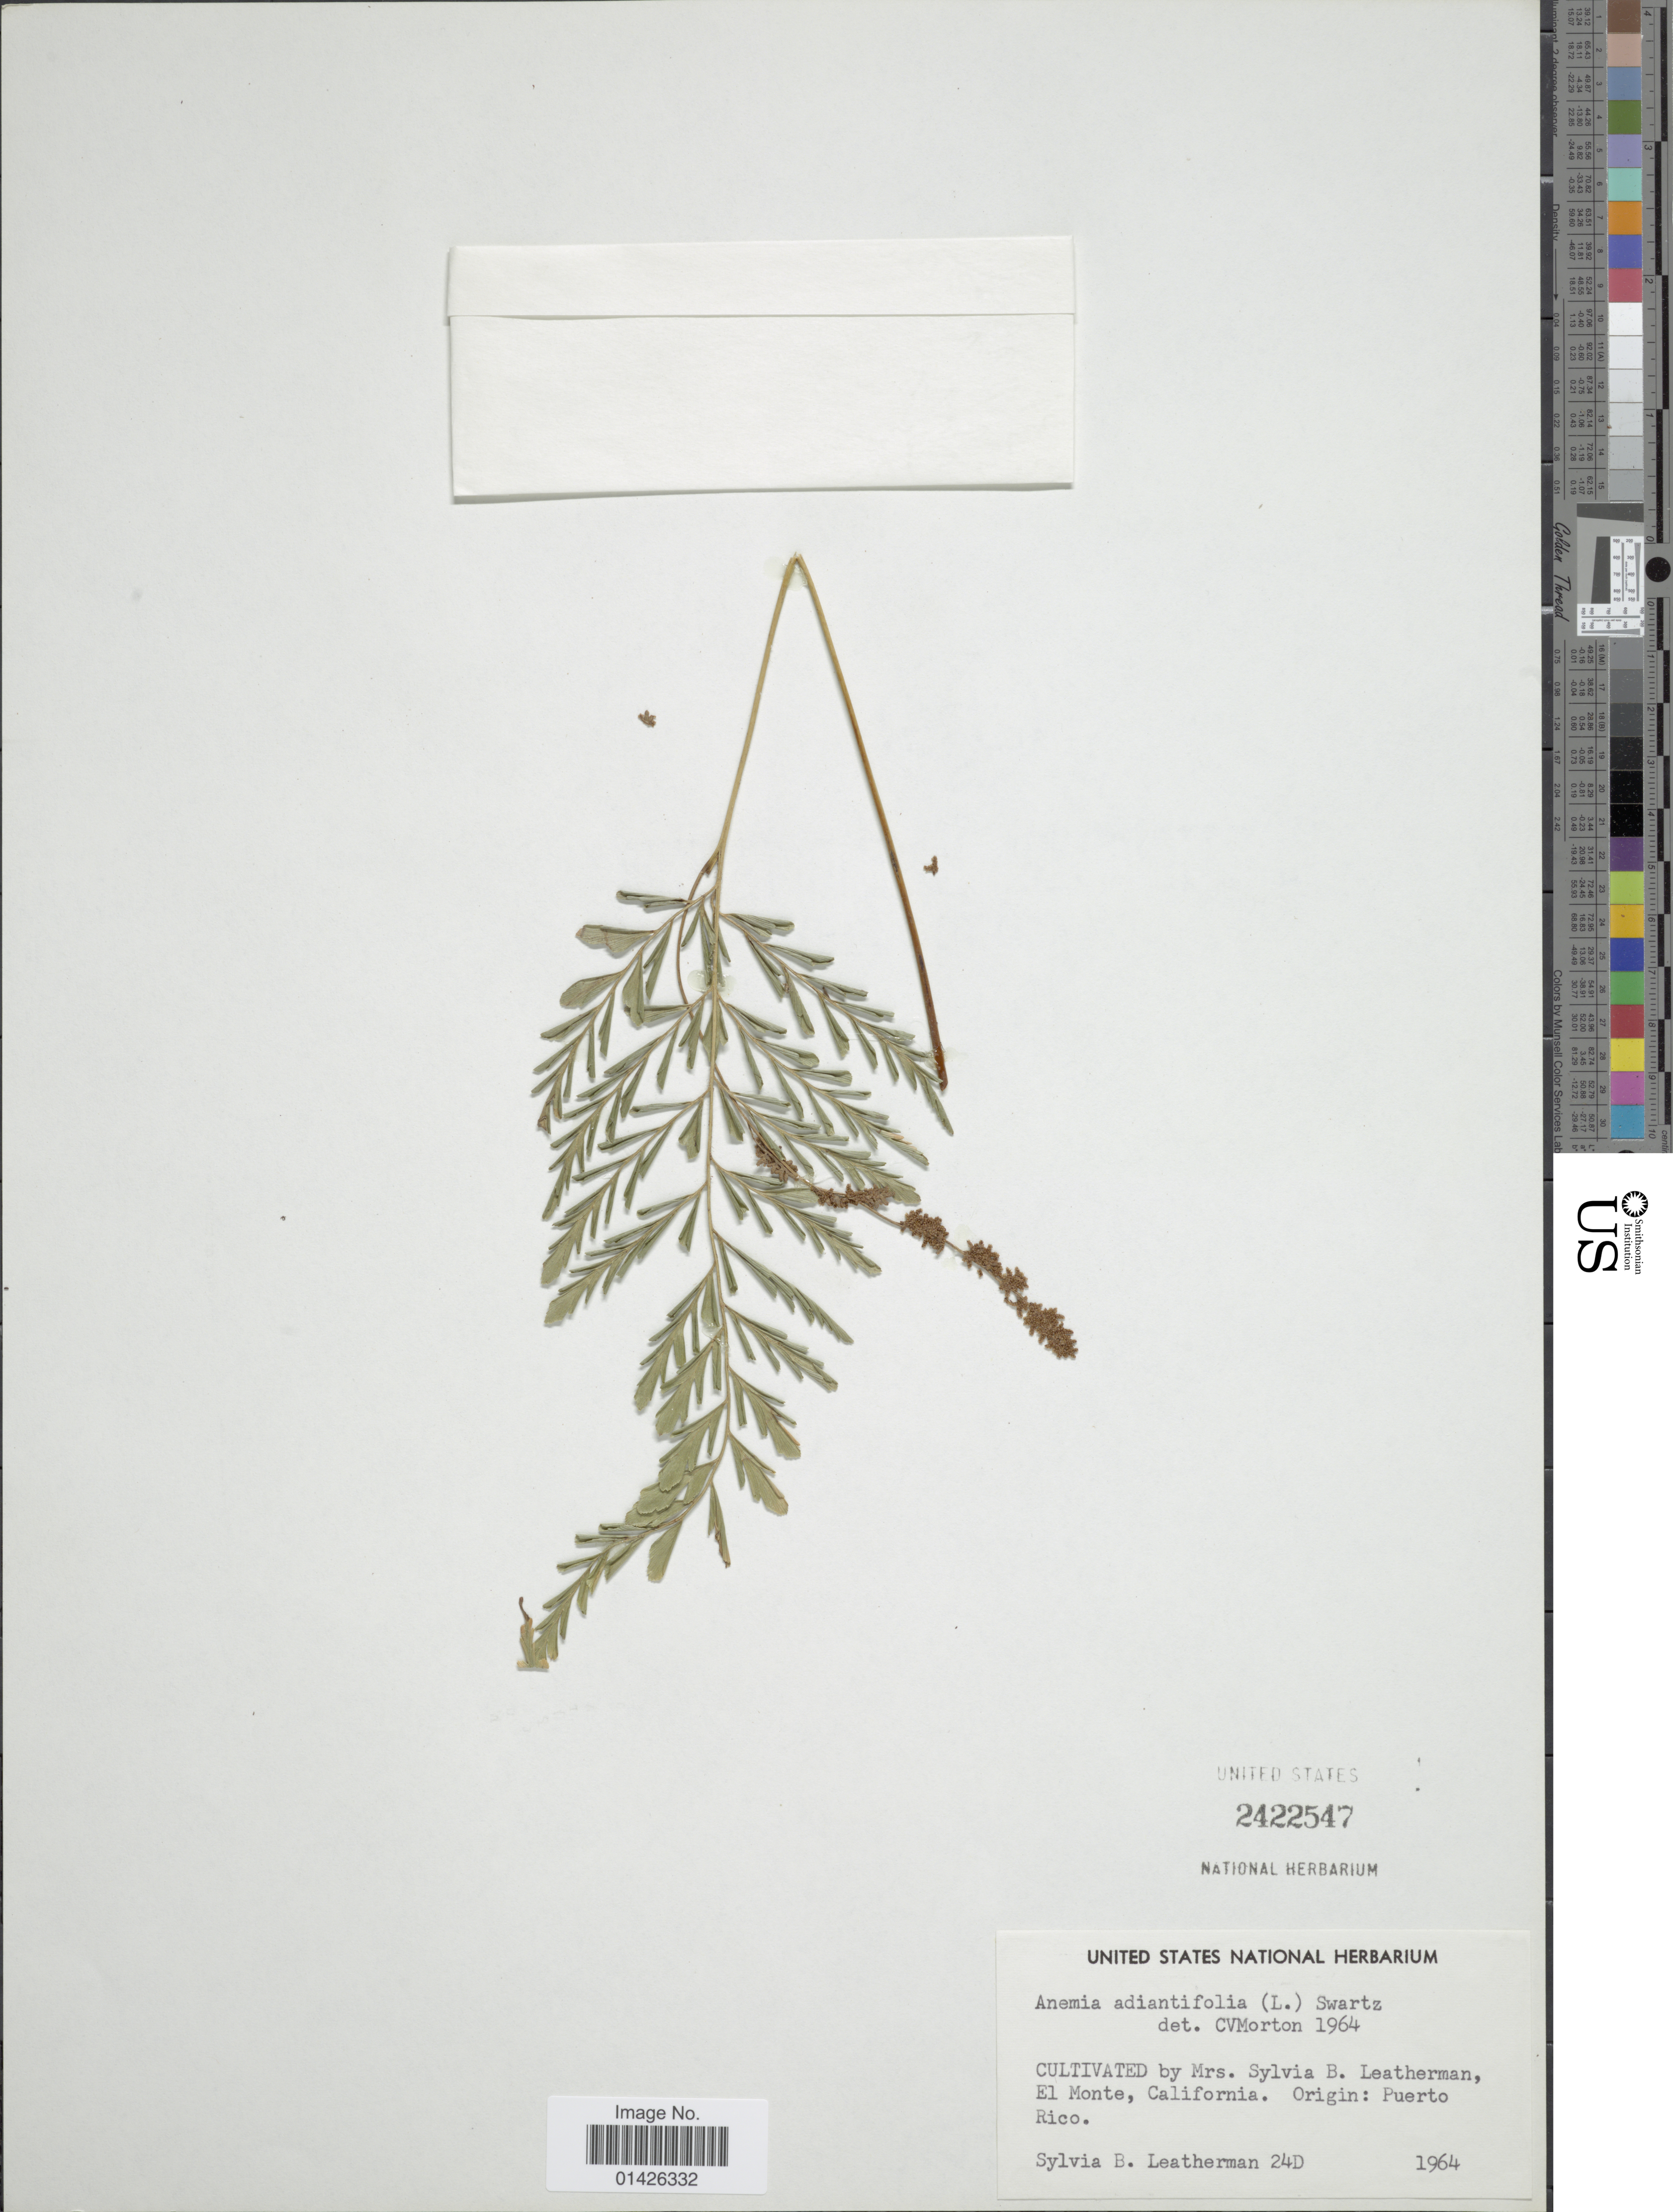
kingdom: Plantae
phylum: Tracheophyta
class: Polypodiopsida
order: Schizaeales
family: Anemiaceae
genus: Anemia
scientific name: Anemia adiantifolia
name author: (L.) Sw.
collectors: S. Leatherman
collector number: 24D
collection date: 1964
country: Puerto Rico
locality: Cultvated, El Monte, California.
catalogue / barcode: US 2422547